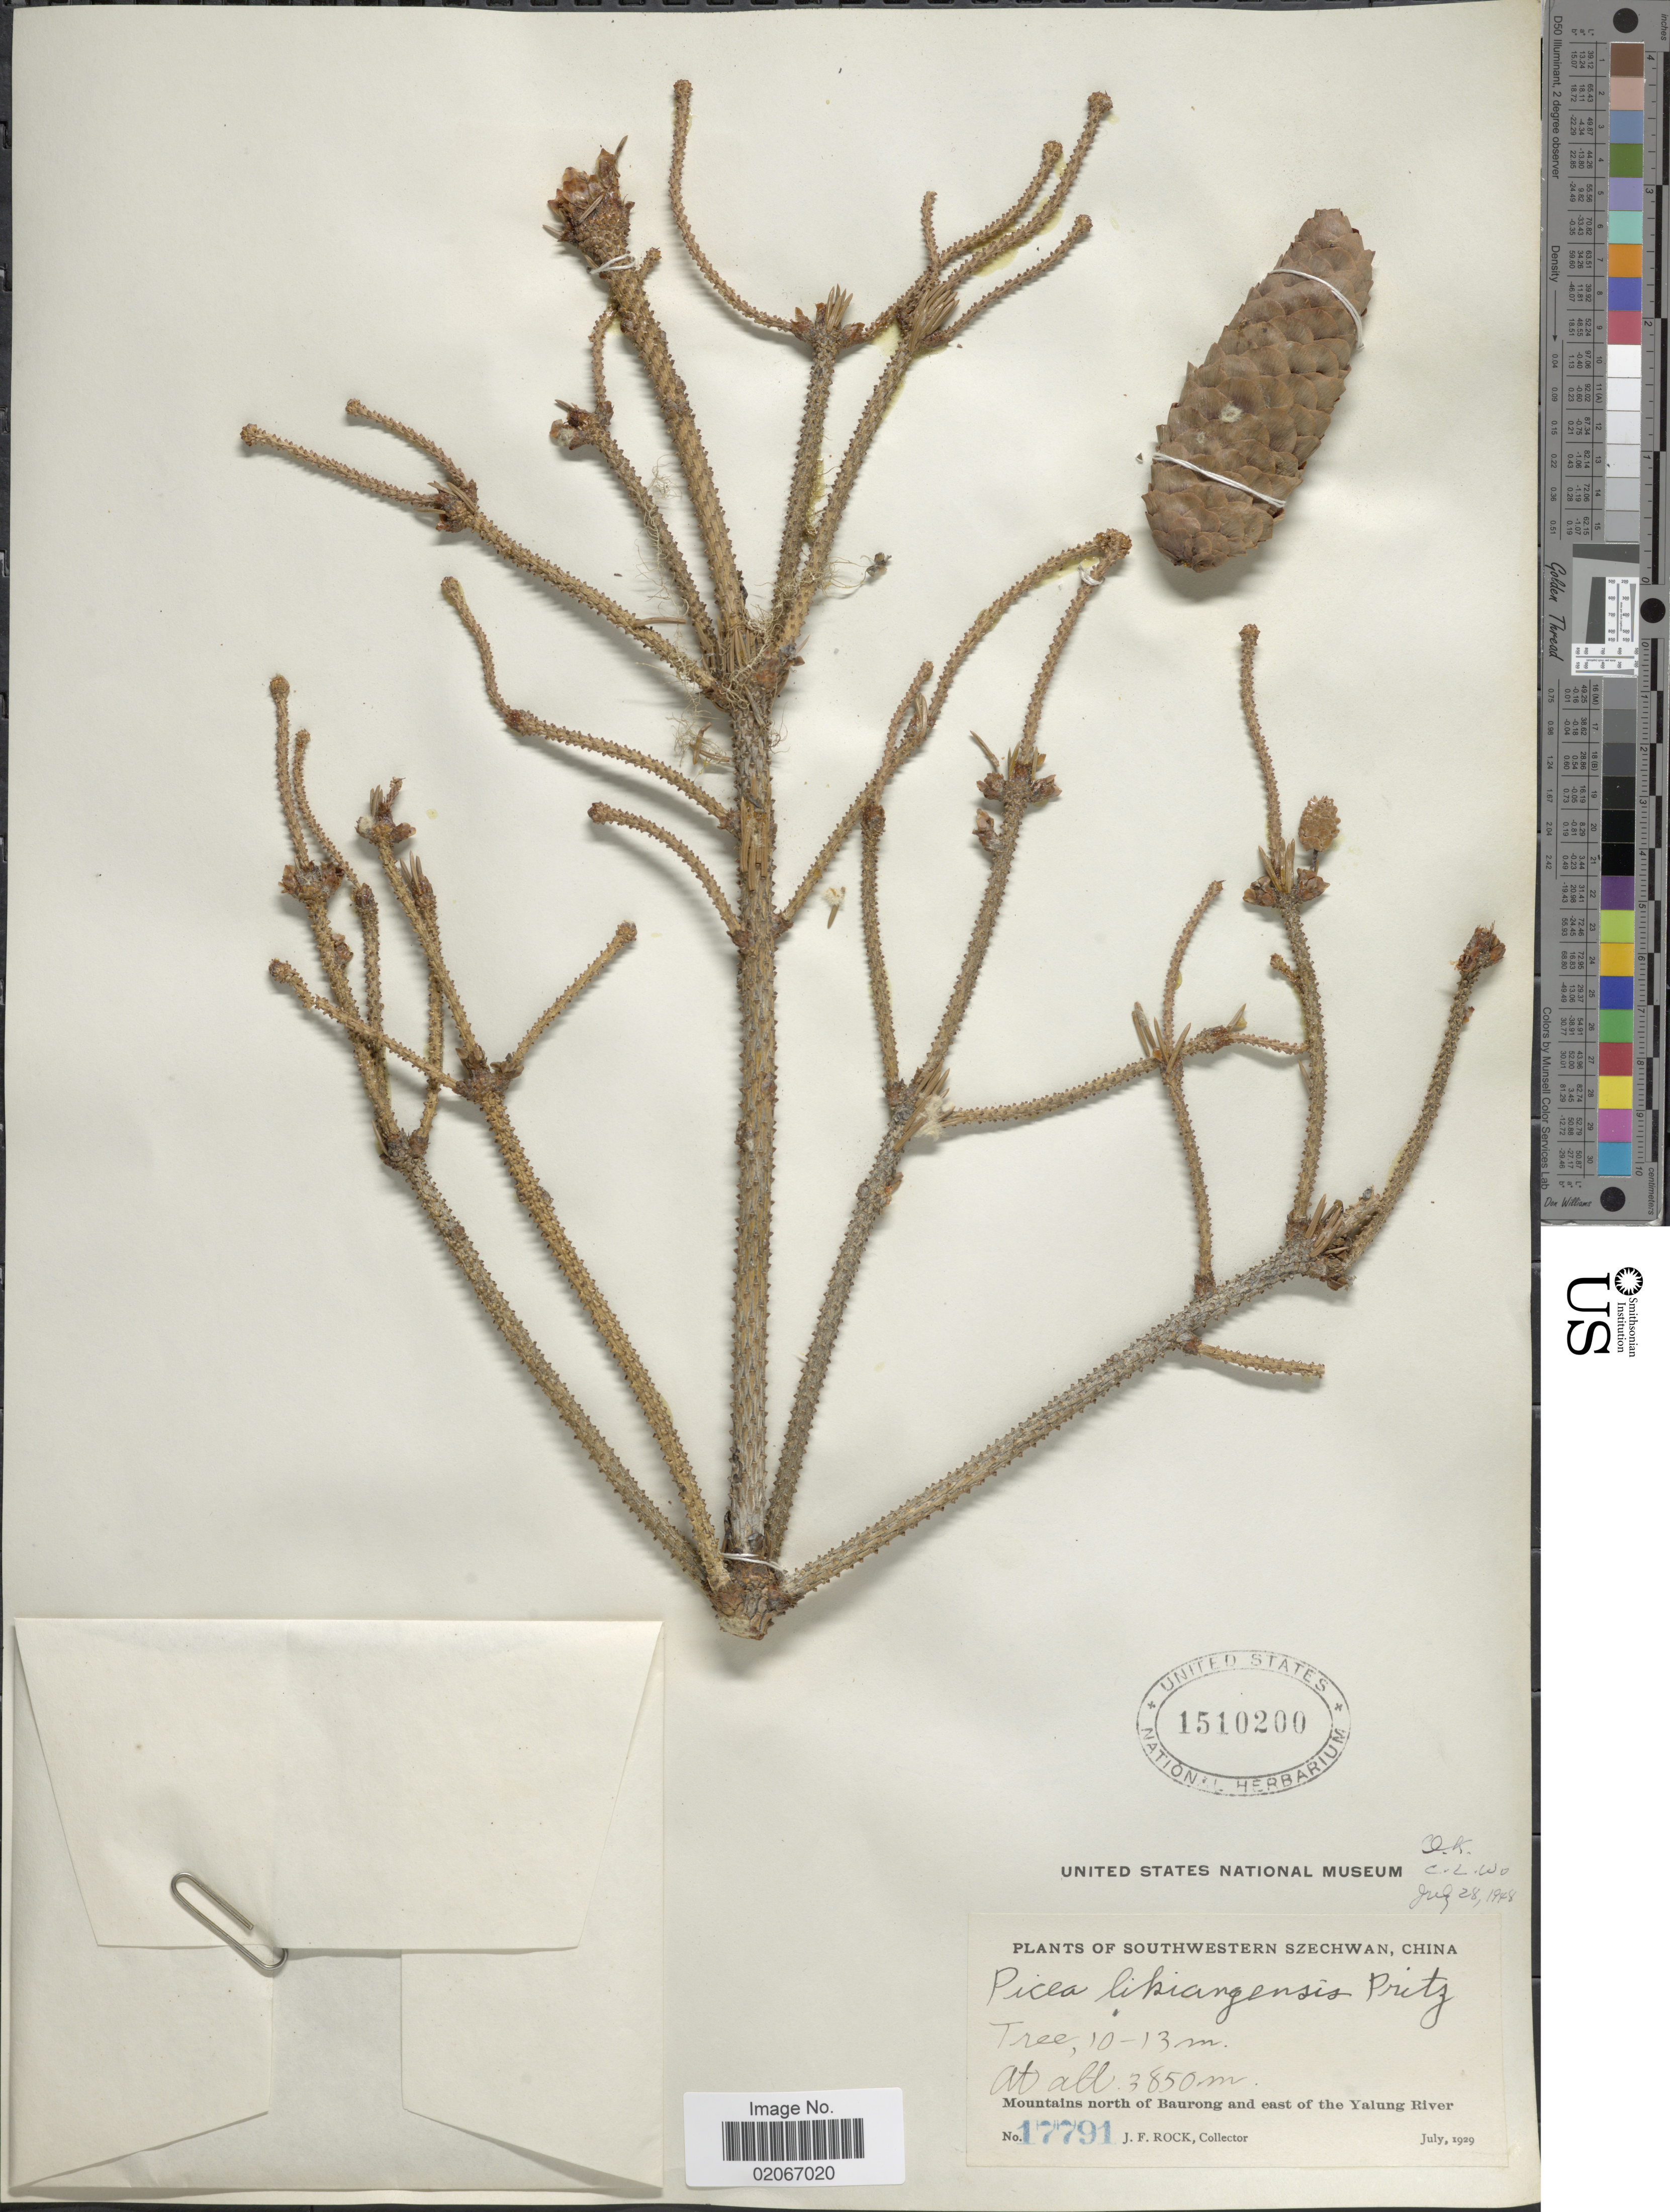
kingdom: Plantae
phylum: Tracheophyta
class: Pinopsida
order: Pinales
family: Pinaceae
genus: Picea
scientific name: Picea likiangensis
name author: (Franch.) E. Pritz.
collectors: J. Rock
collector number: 17791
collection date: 1929-07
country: China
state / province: Sichuan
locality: Southwestern Szechwan. Mountains north of Baurong and east of the Yalung River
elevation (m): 3850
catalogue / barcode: US 1510200